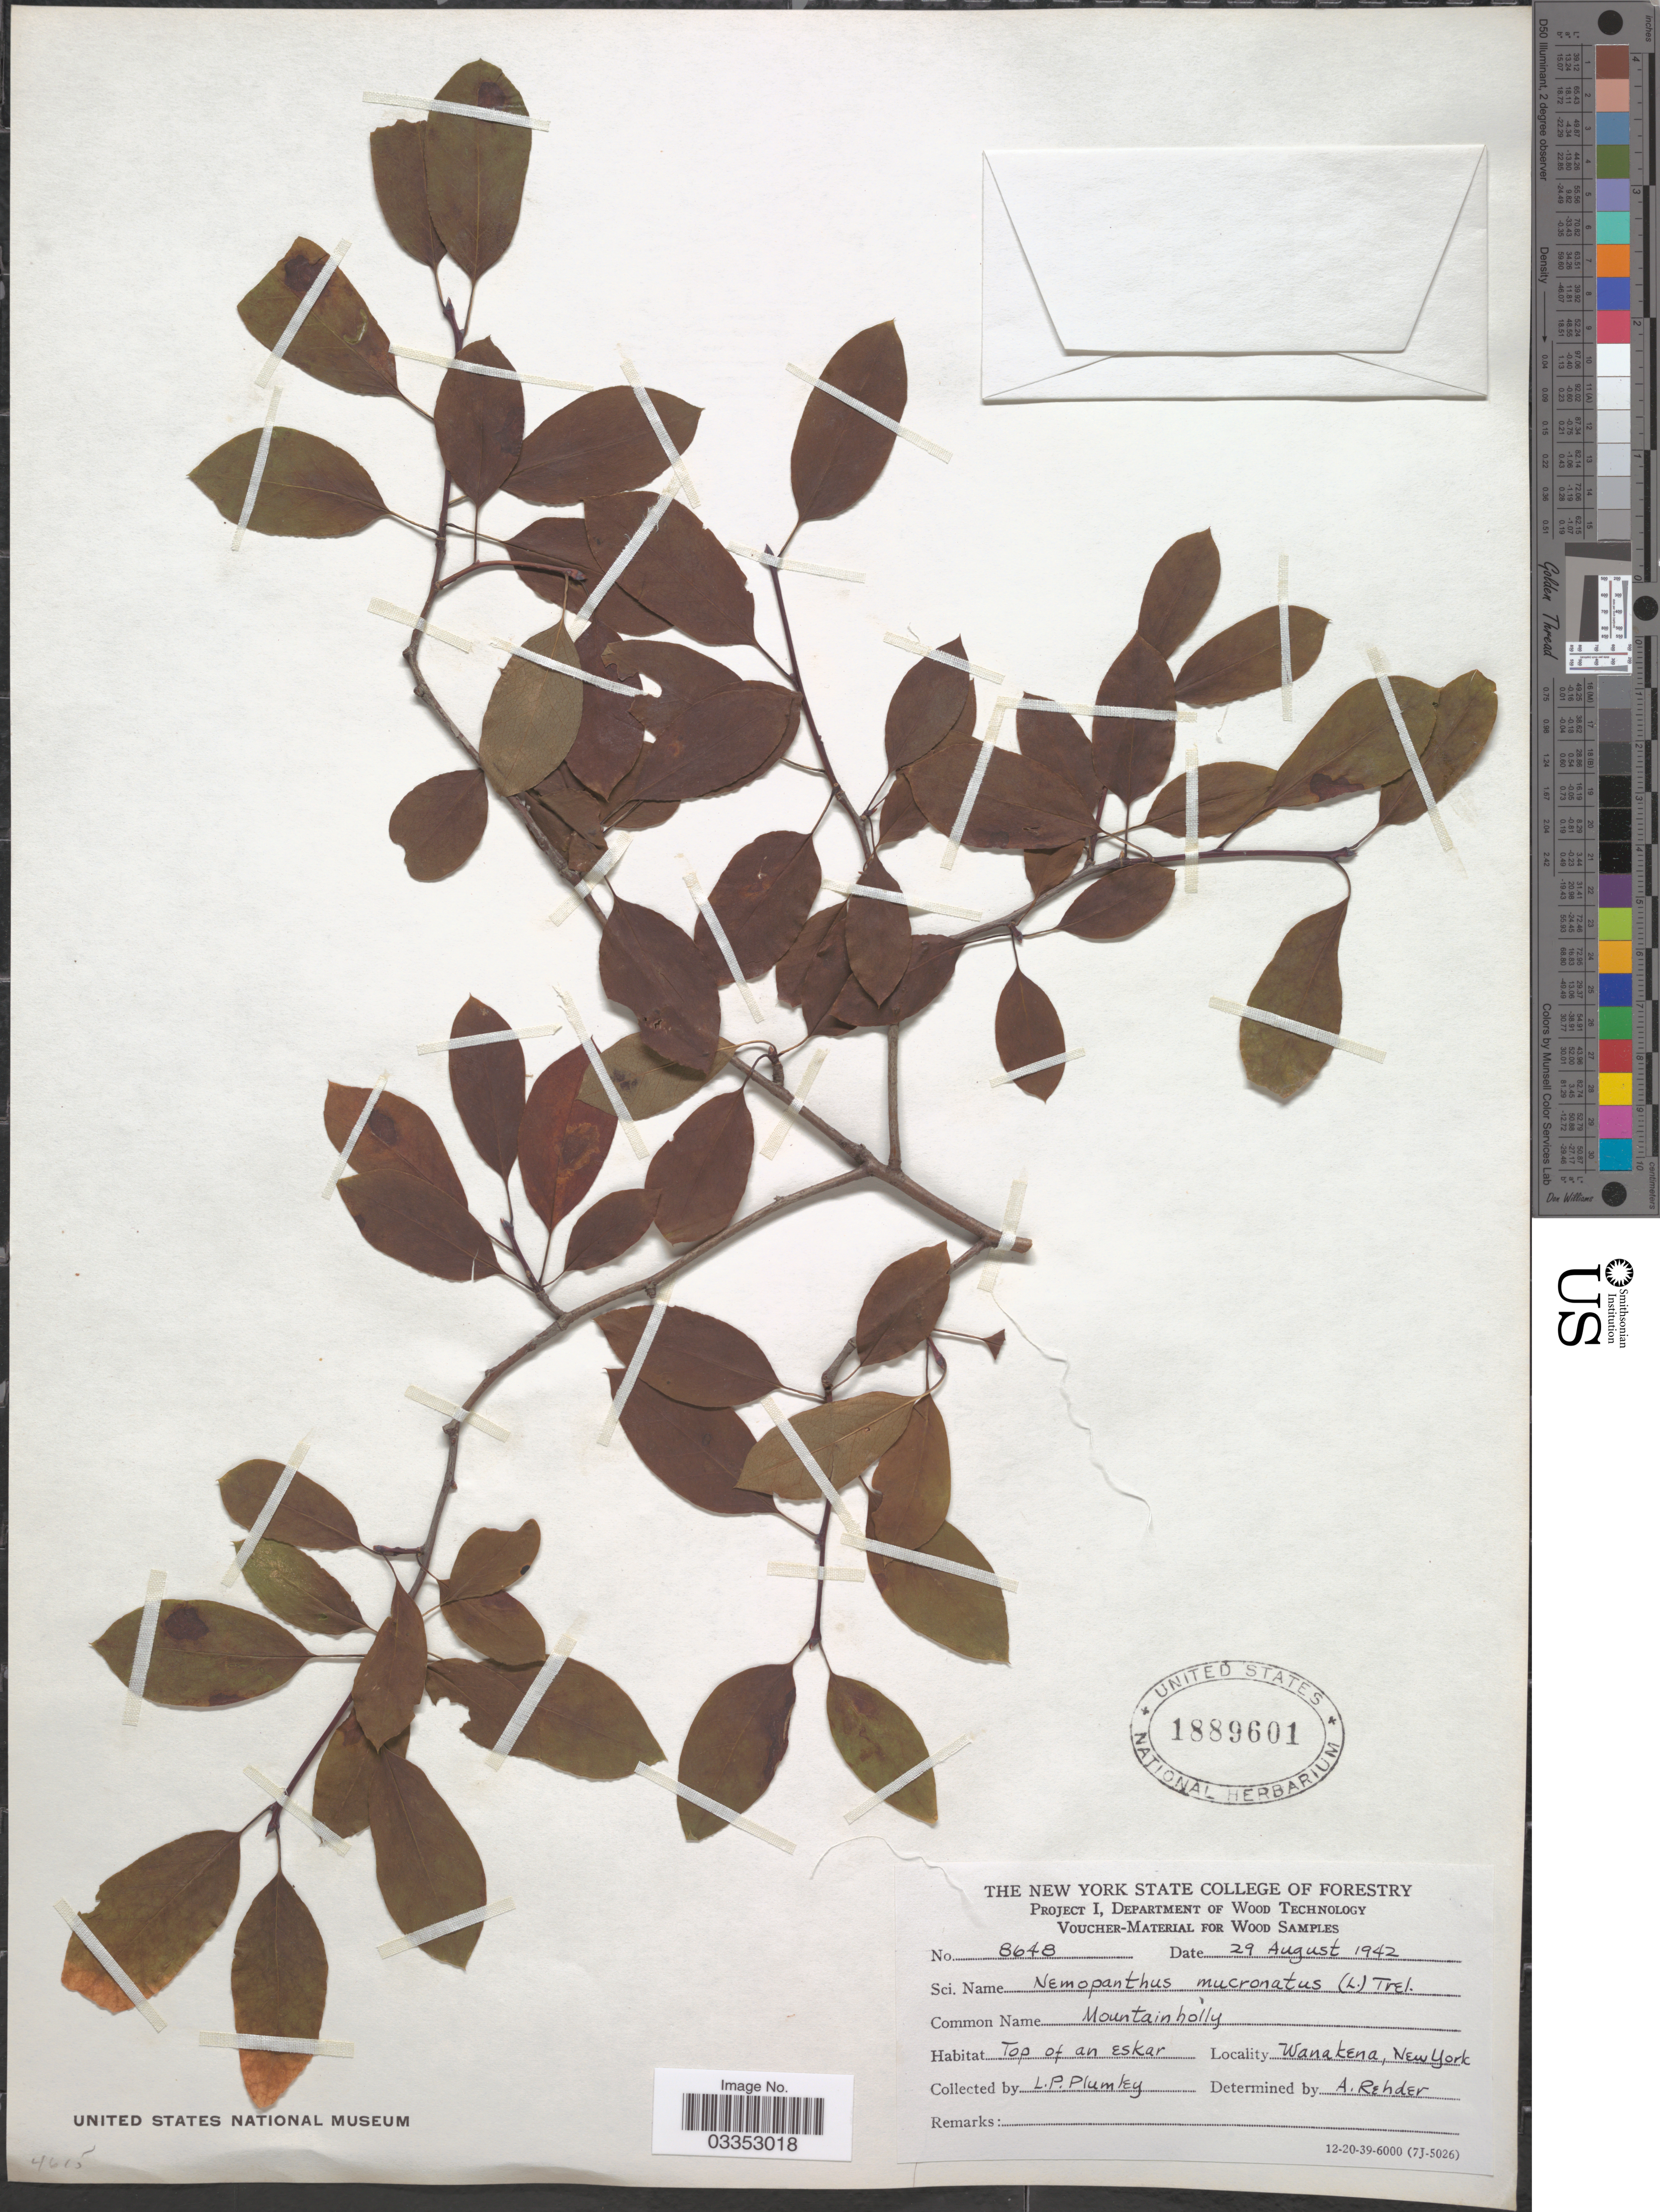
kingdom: Plantae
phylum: Tracheophyta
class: Magnoliopsida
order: Aquifoliales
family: Aquifoliaceae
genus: Nemopanthus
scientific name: Nemopanthus mucronatus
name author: (L.) Trel.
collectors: L. Plumley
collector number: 8648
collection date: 1942-08-29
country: United States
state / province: New York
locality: Top of an eskar. [unsure placement] Wanakena.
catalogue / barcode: US 1889601